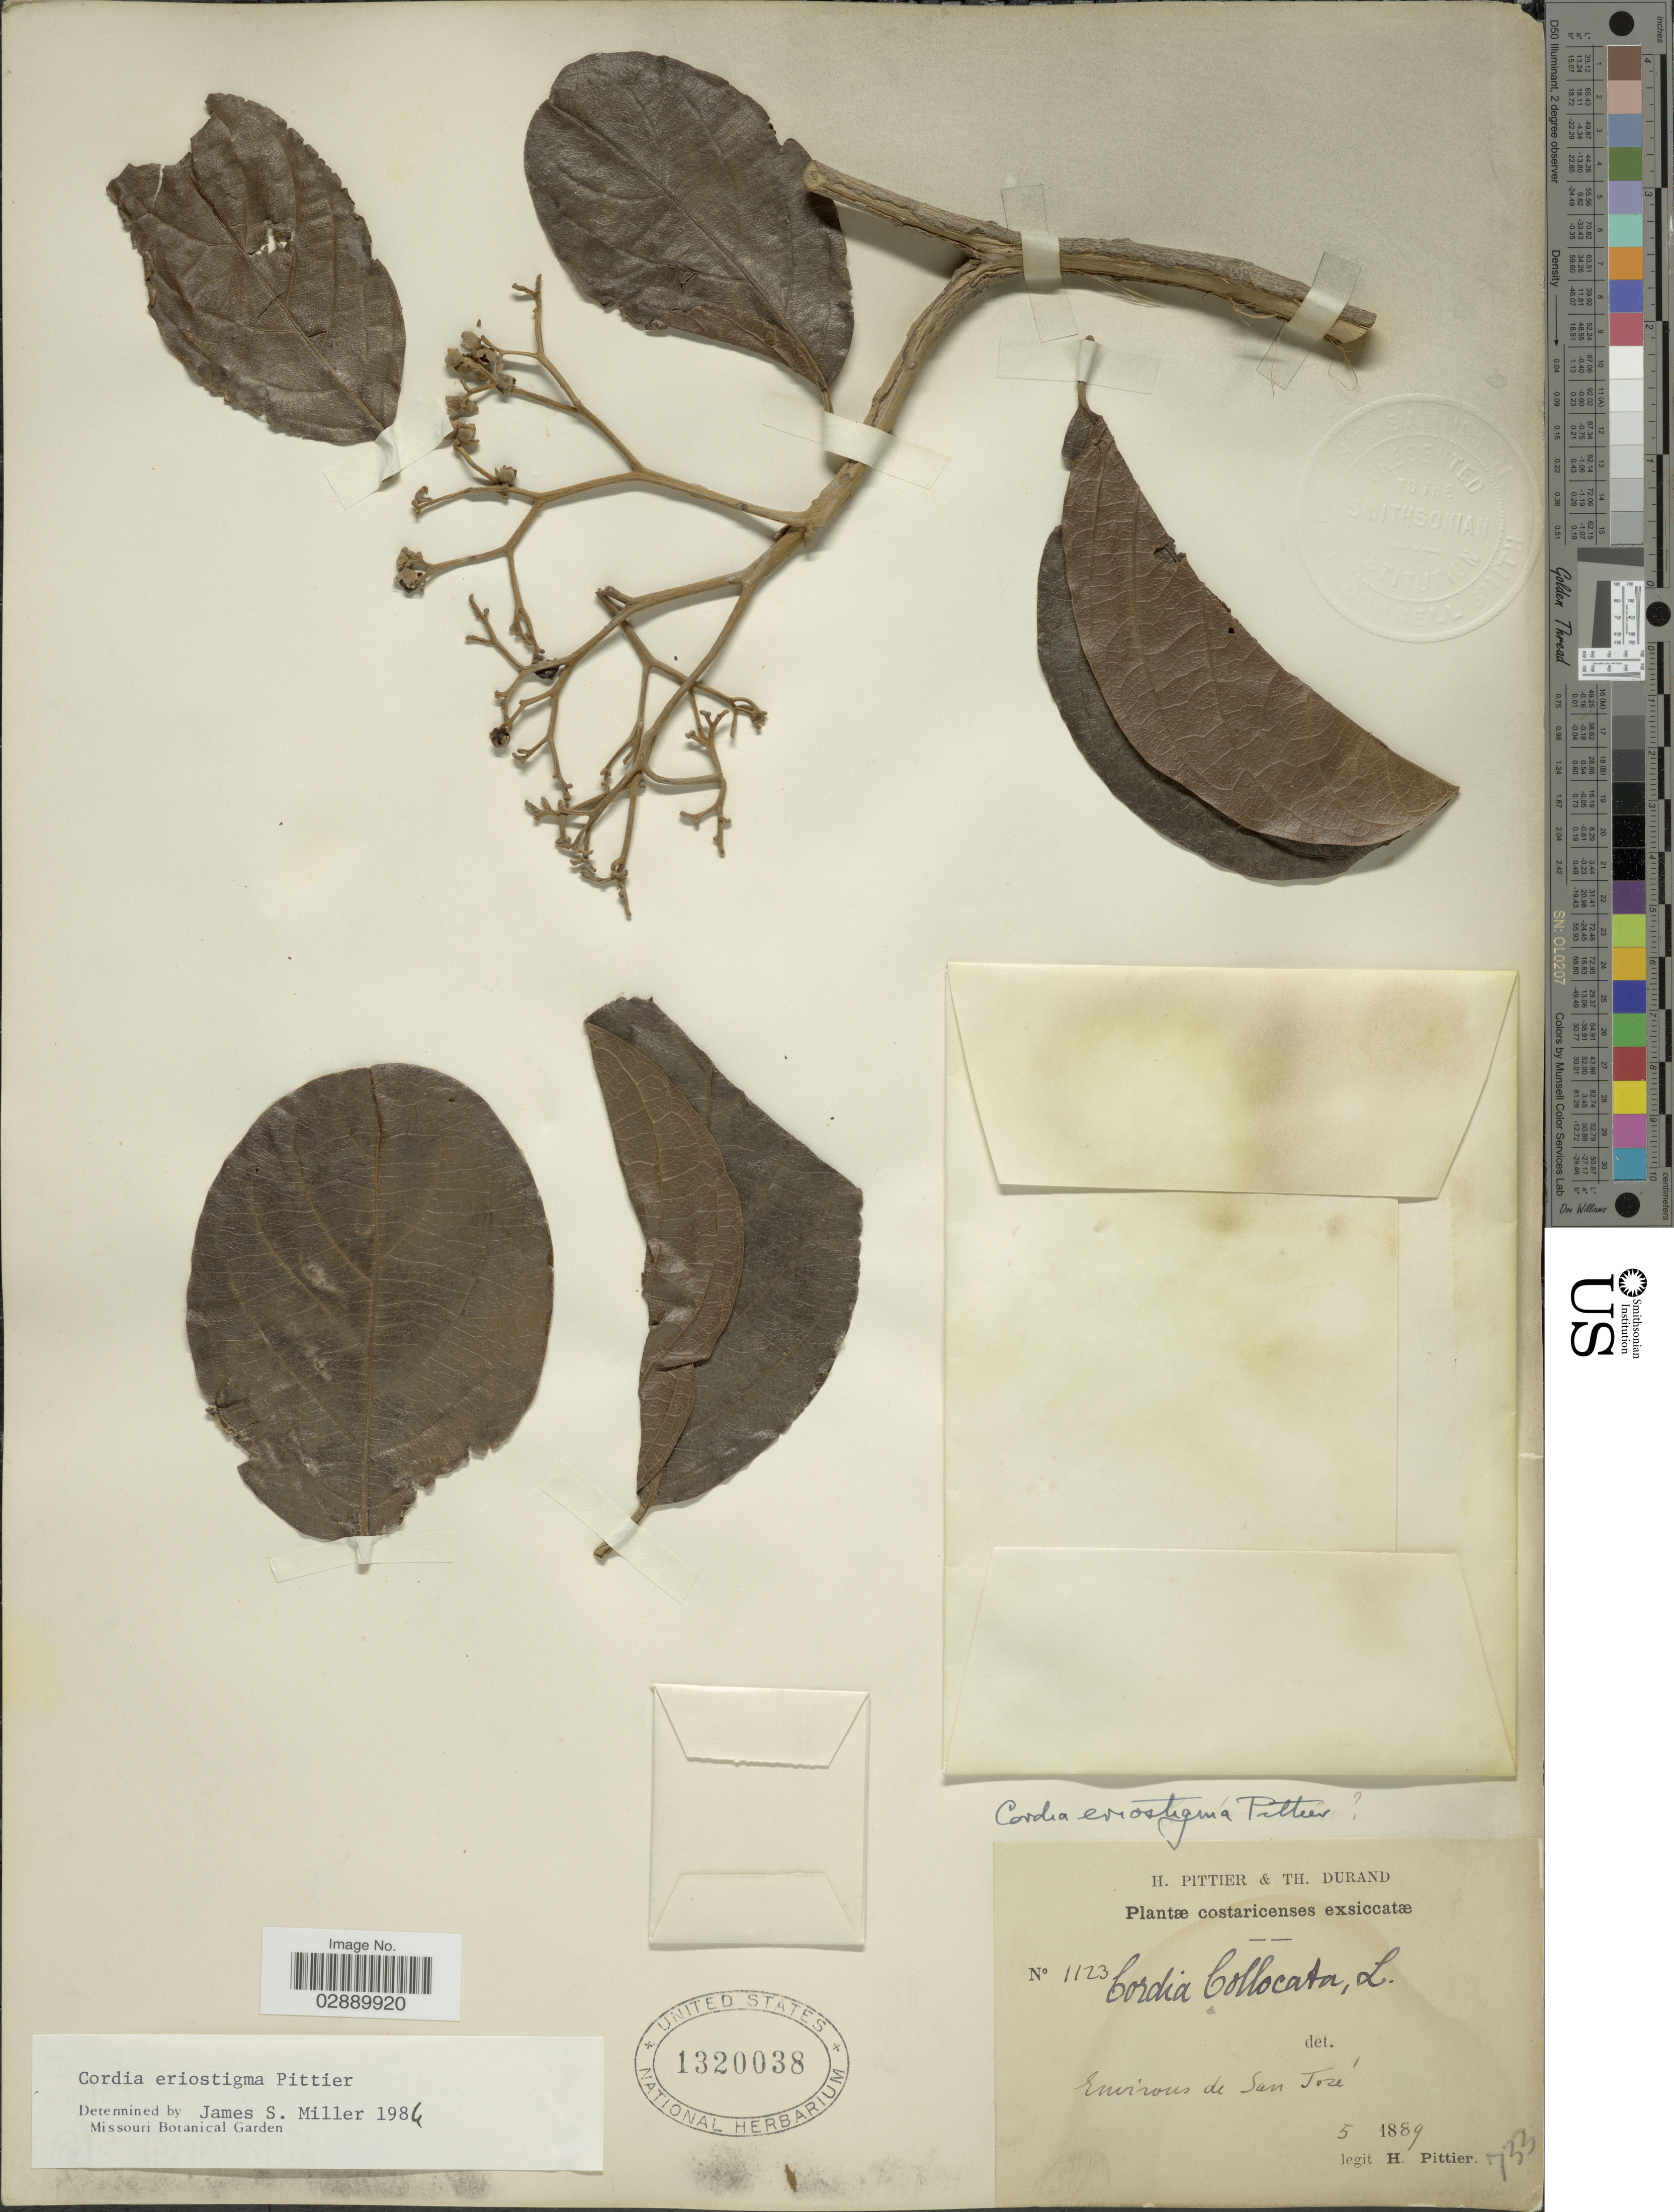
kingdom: Plantae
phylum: Tracheophyta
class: Magnoliopsida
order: Boraginales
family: Cordiaceae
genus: Cordia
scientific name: Cordia eriostigma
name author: Pittier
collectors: H. F. Pittier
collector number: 1123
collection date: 1889-05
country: Costa Rica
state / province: San José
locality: Environs de San José.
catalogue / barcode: US 1320038